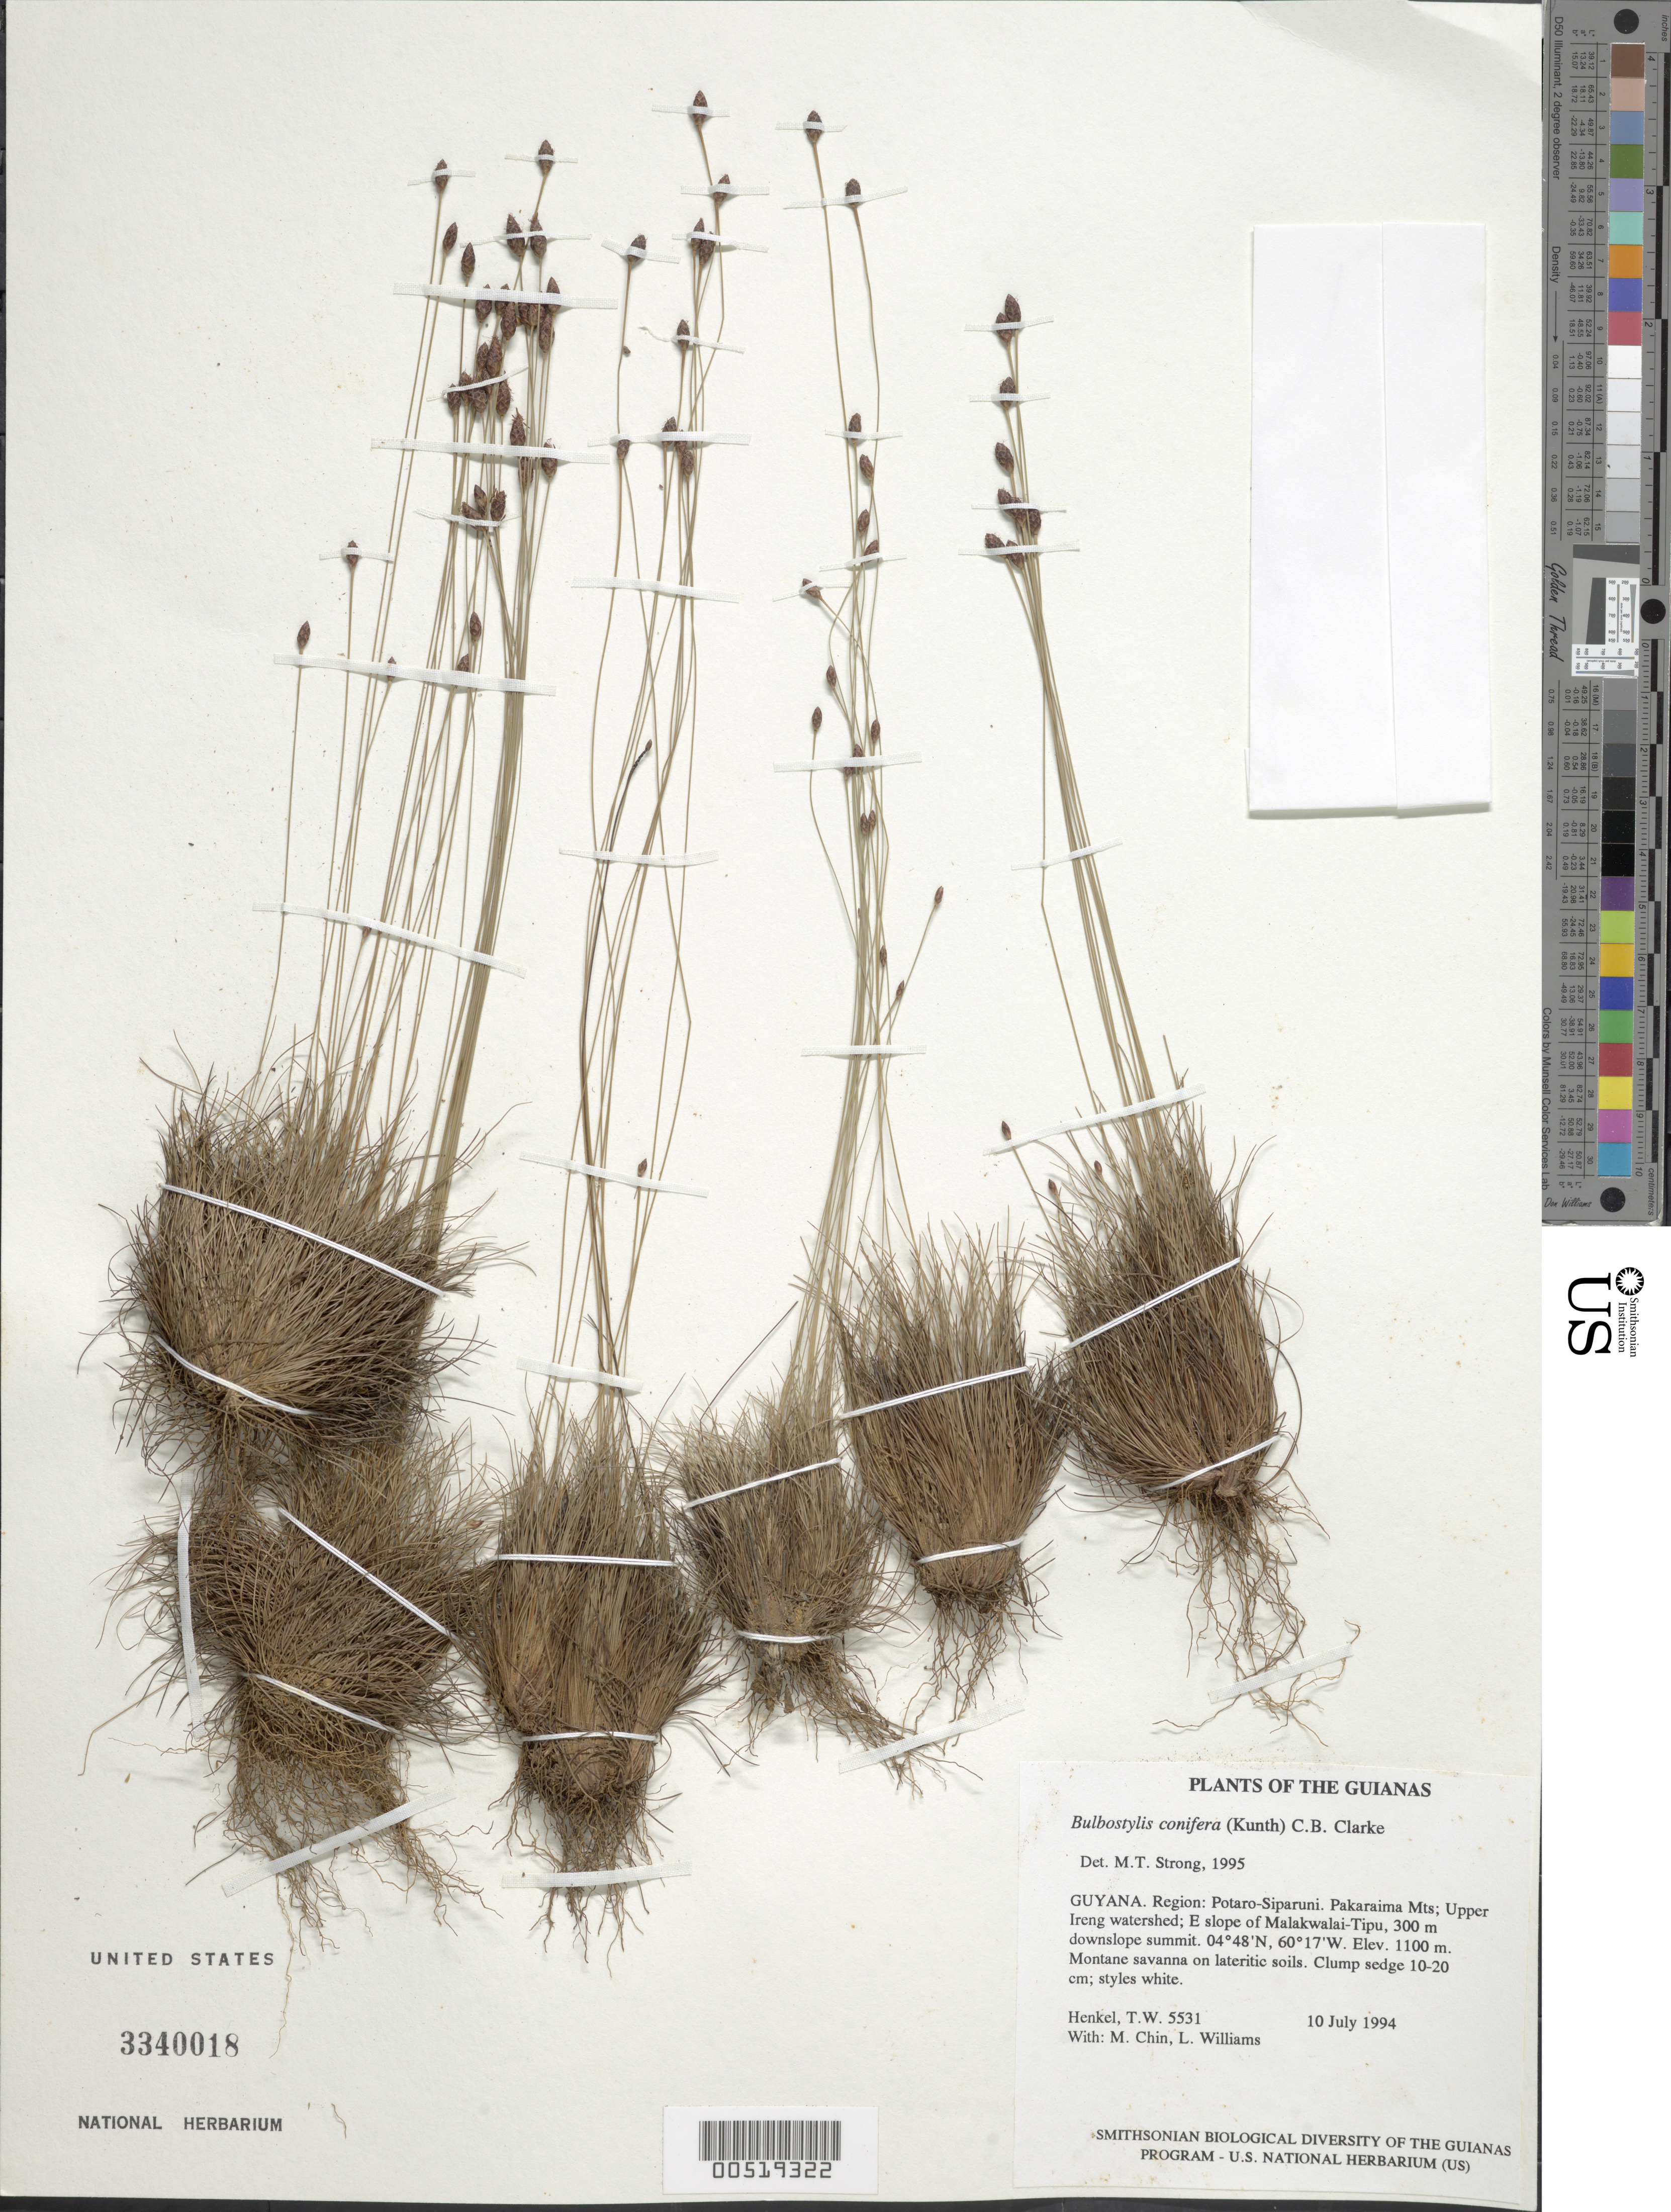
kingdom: Plantae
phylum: Tracheophyta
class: Liliopsida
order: Poales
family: Cyperaceae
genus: Bulbostylis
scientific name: Bulbostylis conifera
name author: (Kunth) C.B. Clarke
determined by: Strong, M. T., (US), Smithsonian Institution - National Museum of Natural History (UNITED STATES)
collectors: T. Henkel, M. Chin & L. Williams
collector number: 5531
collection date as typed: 10 July 1994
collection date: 1994-07-10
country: Guyana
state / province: Potaro-Siparuni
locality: Pakaraima Mts; Upper Ireng watershed; E slope of Malakwalai-Tipu, 300 m downslope summit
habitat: Montane savanna on lateritic soils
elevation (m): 1100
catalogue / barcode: US 3340018